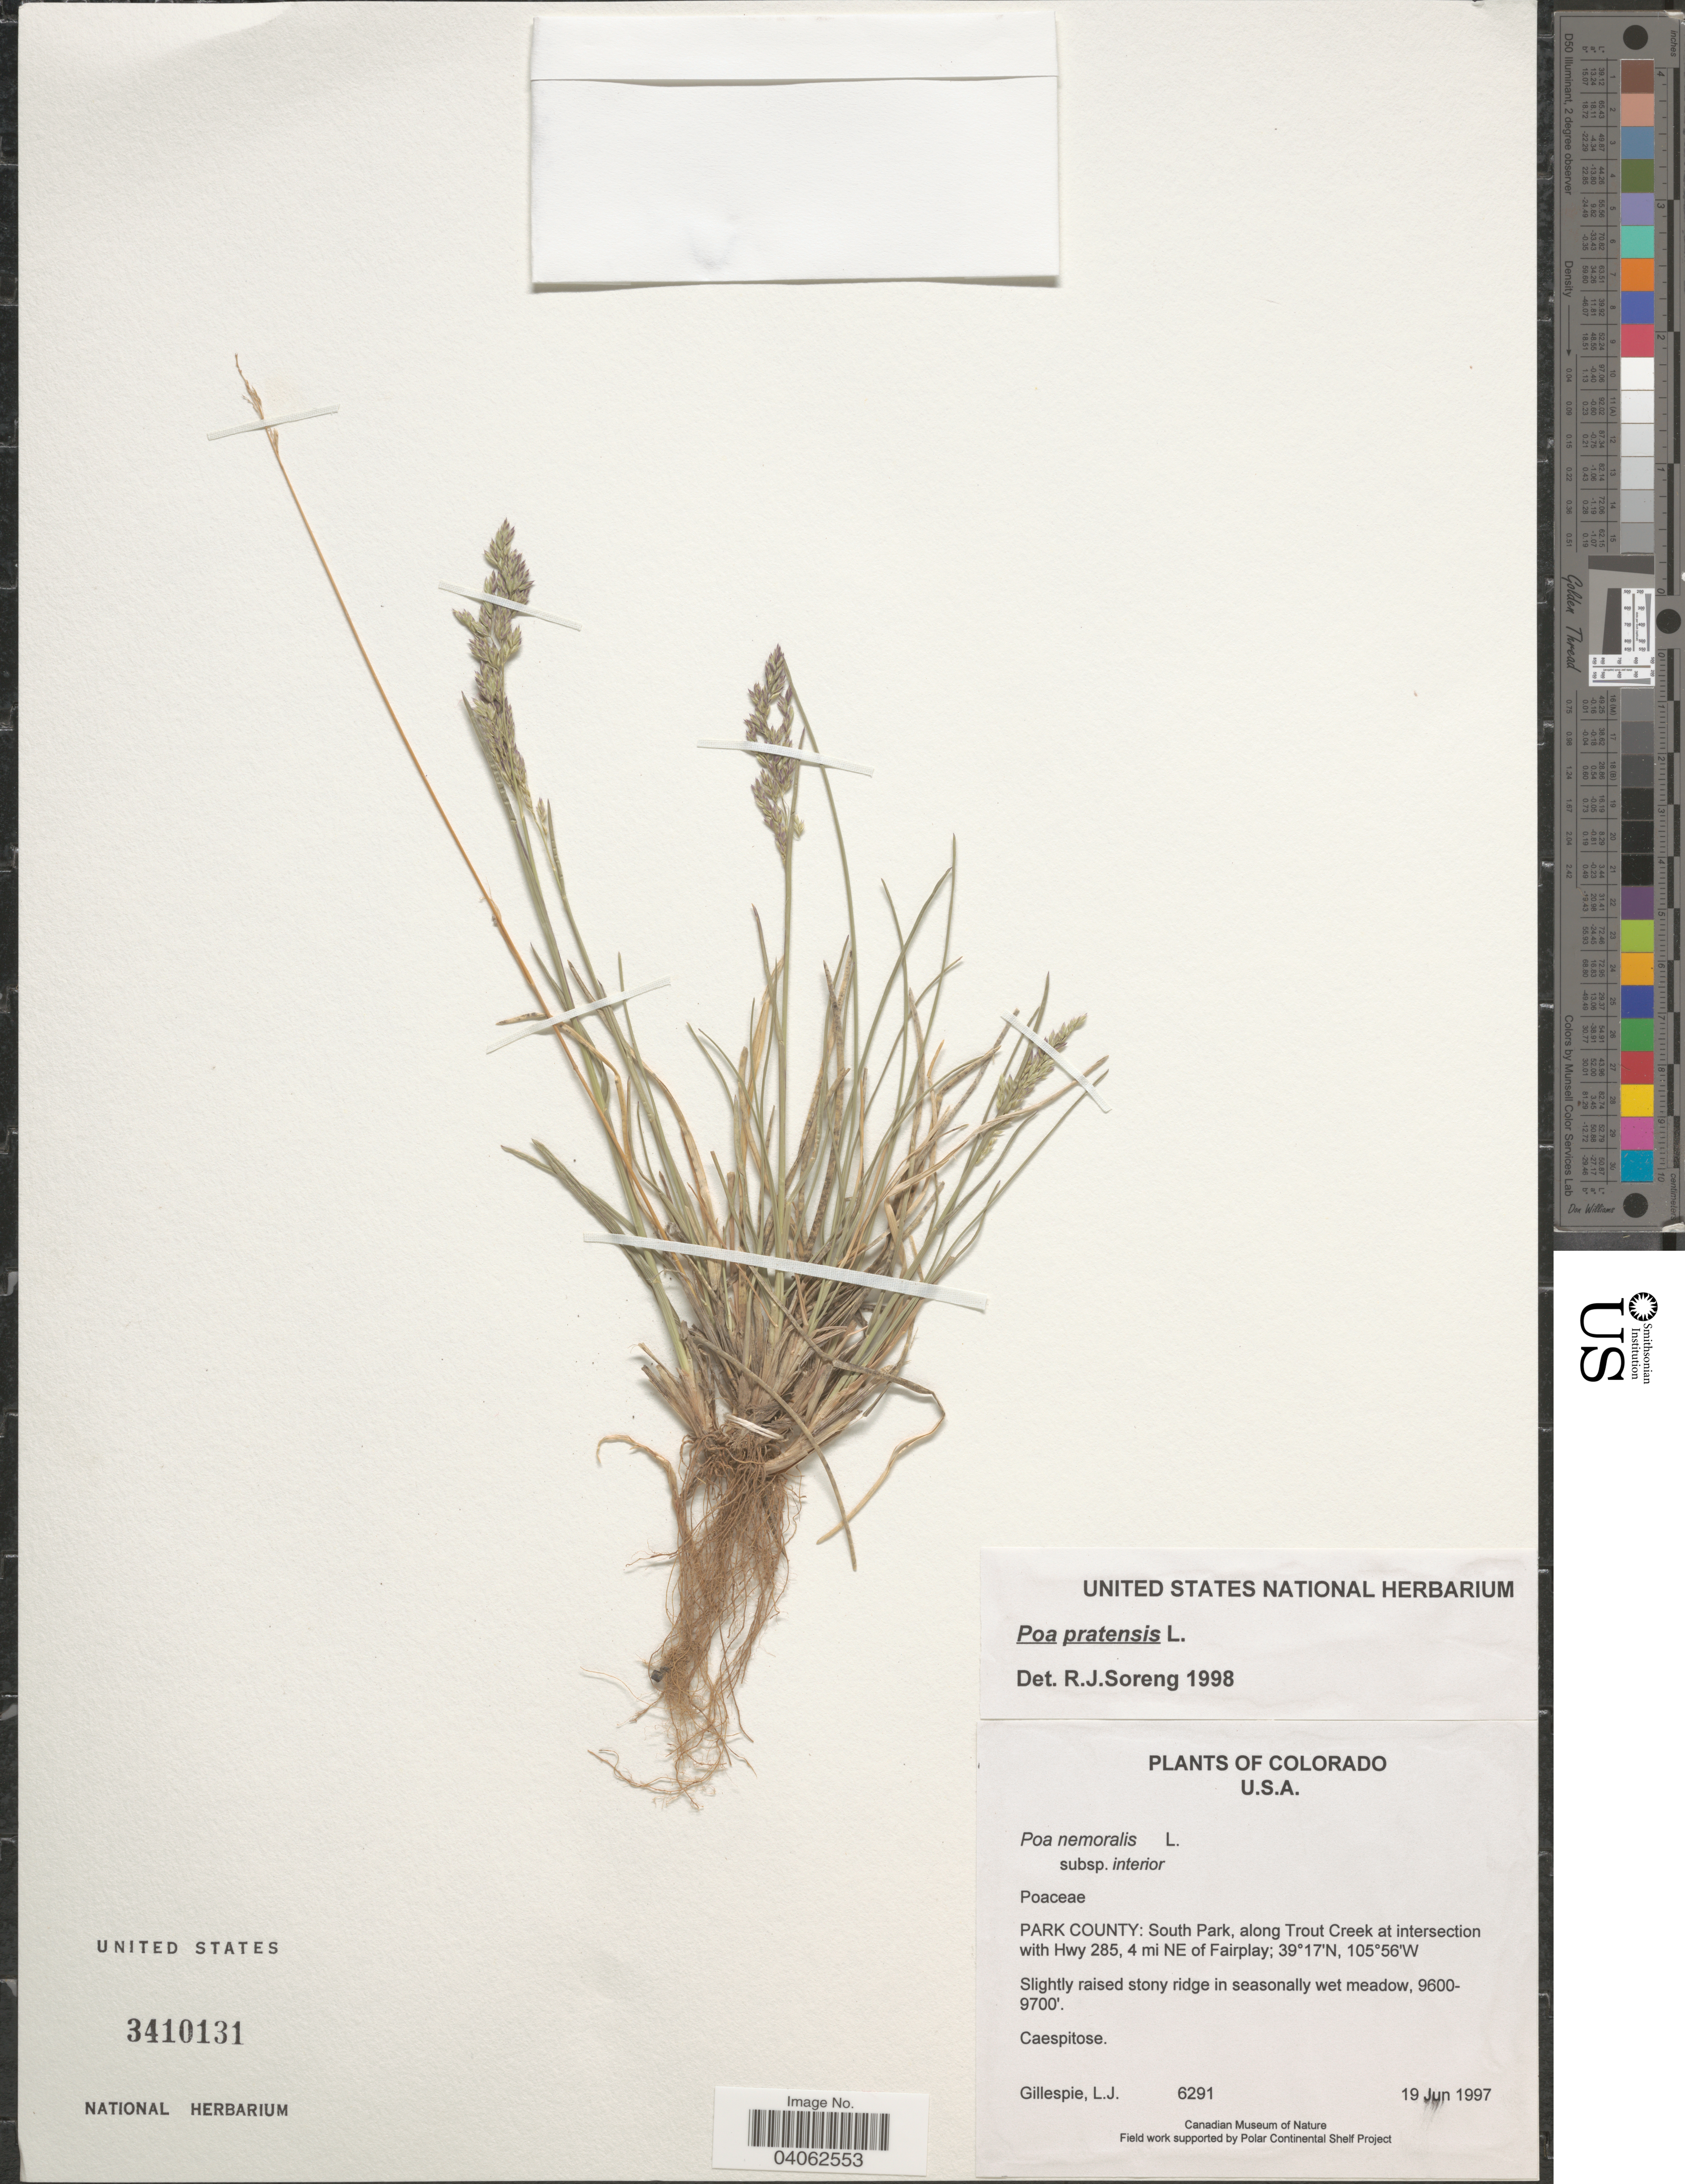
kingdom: Plantae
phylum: Tracheophyta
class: Liliopsida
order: Poales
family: Poaceae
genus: Poa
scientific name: Poa pratensis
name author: L.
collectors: L. Gillespie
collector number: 6291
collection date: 1997-06-19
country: United States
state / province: Colorado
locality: Park County: South Park, along Trout Creek at intersection with Hwy 285, 4 mi NE of Fairplay.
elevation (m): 2926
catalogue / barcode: US 3410131